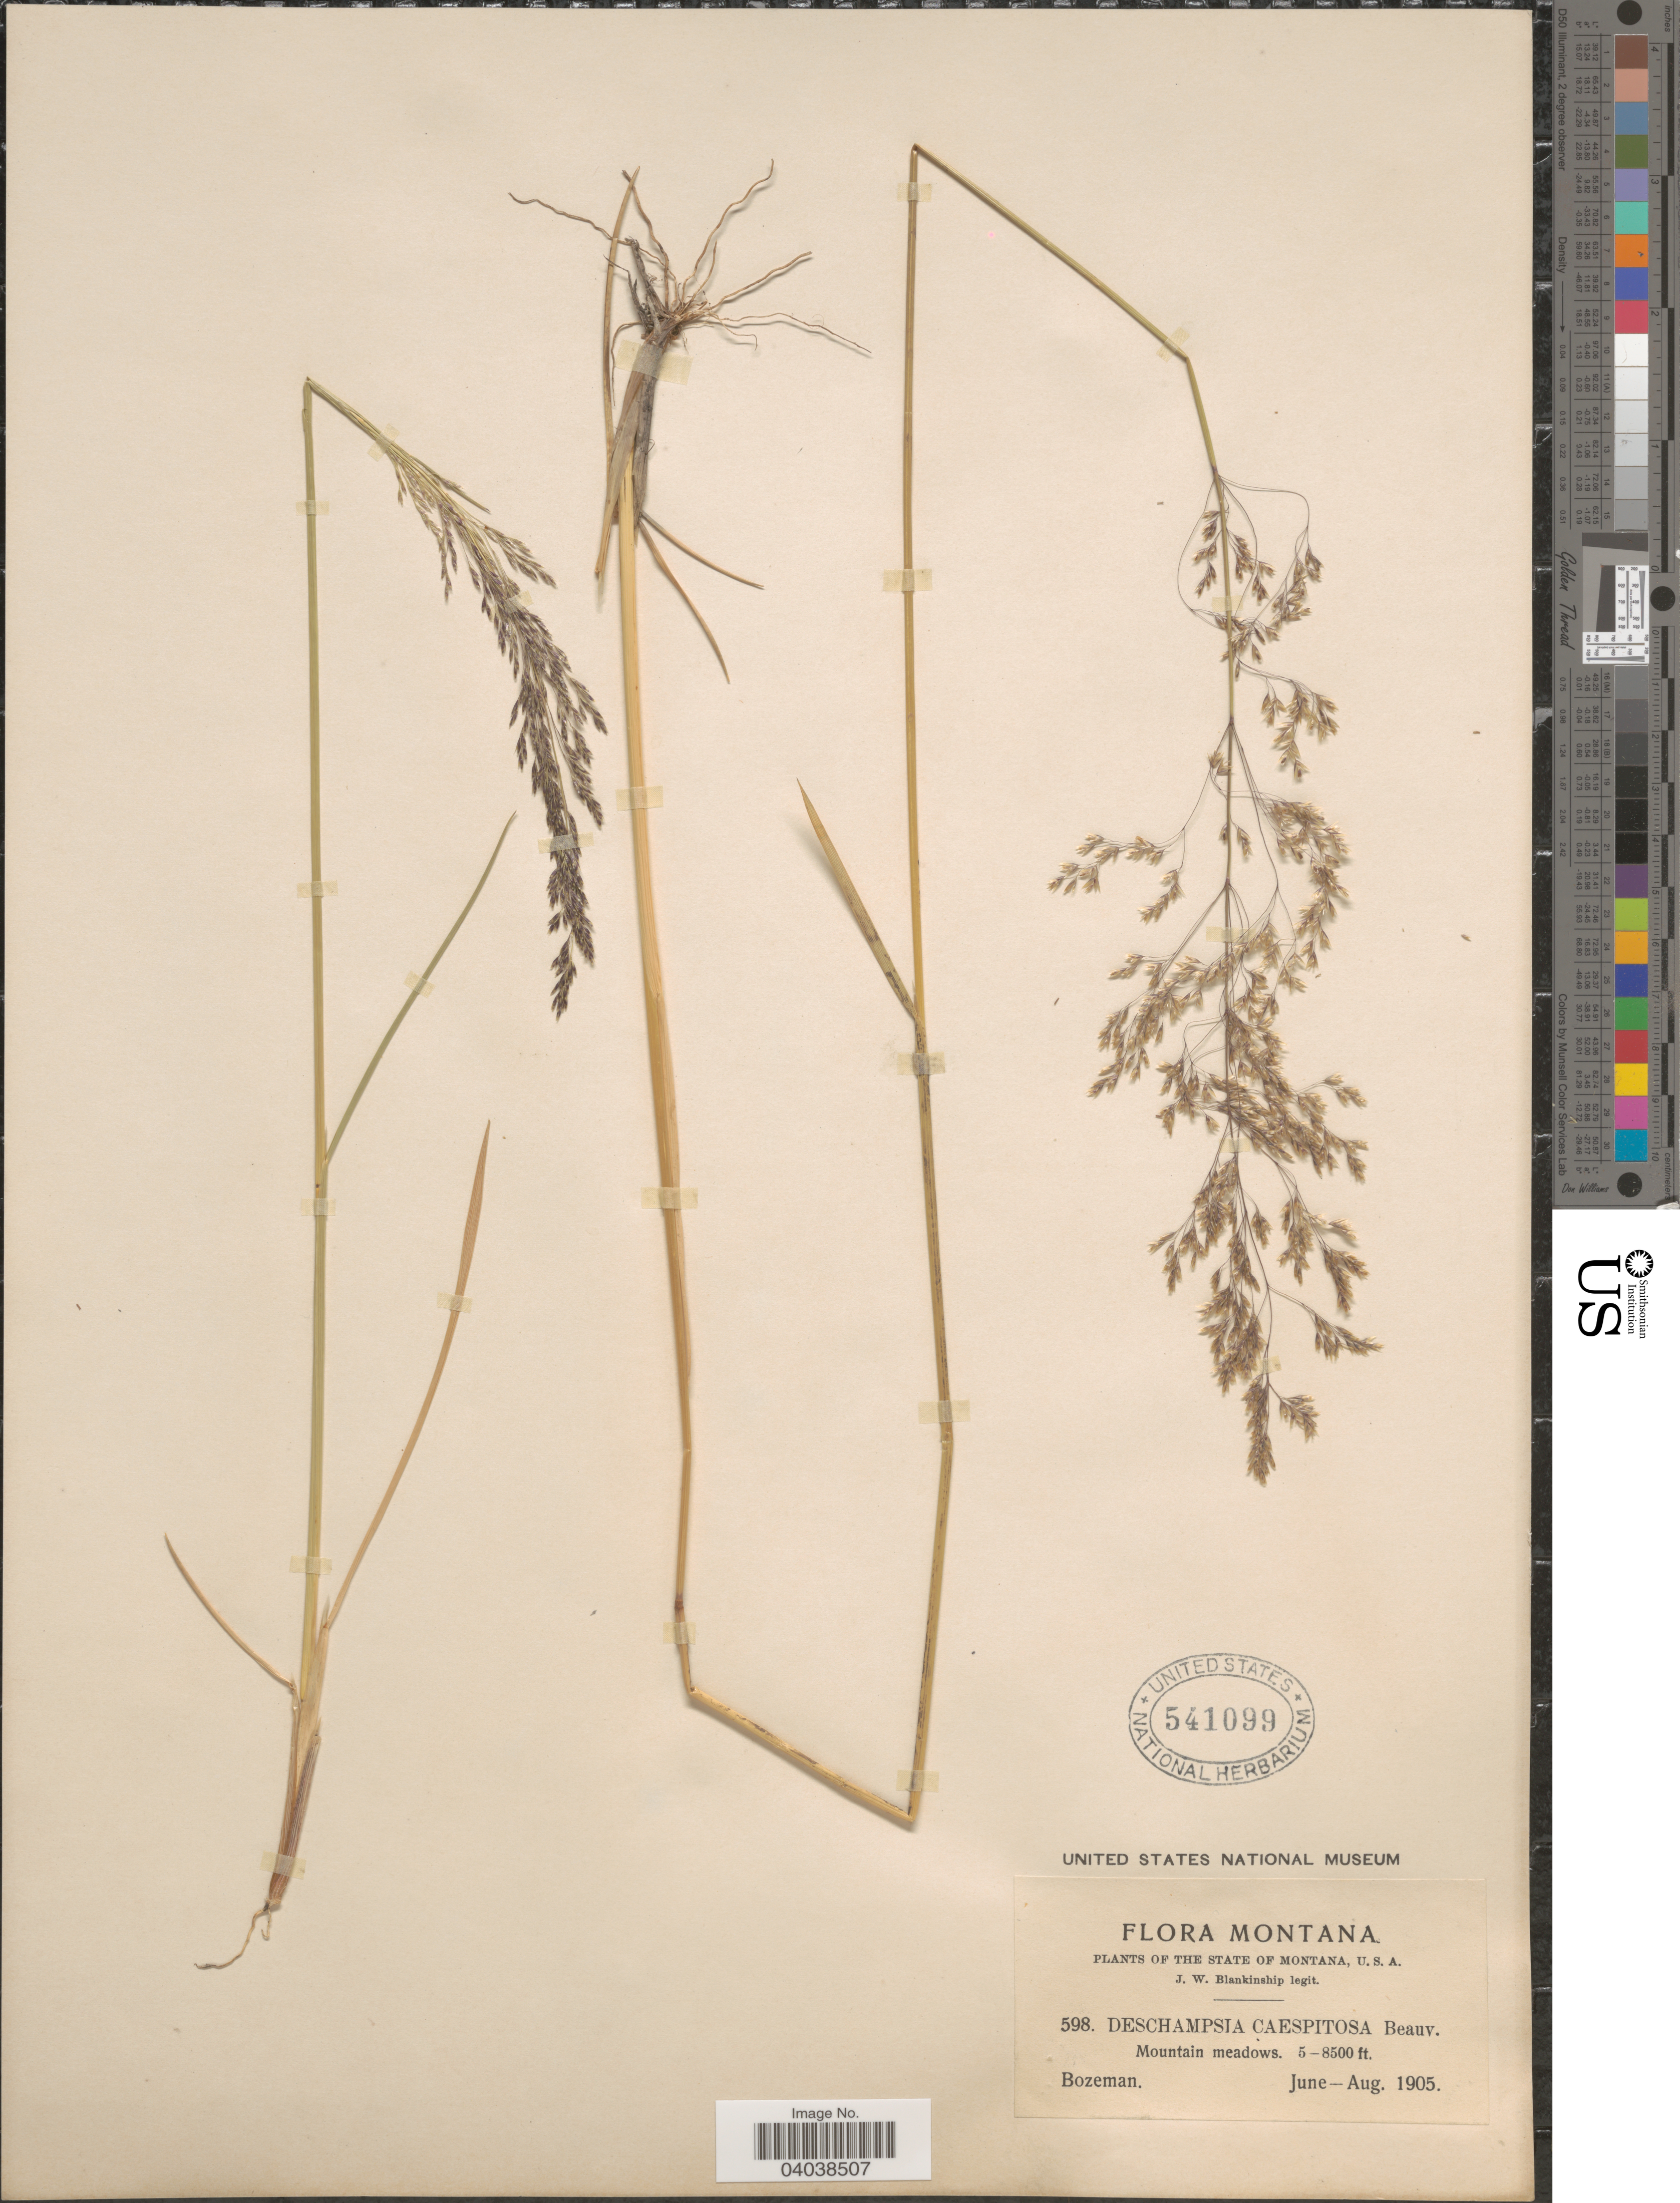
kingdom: Plantae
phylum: Tracheophyta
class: Liliopsida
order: Poales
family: Poaceae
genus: Deschampsia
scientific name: Deschampsia cespitosa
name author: (L.) P. Beauv.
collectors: J. W. Blankinship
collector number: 598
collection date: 1905-06/1905-08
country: United States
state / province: Montana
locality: Mountain meadows. Bozeman.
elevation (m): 1524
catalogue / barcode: US 541099